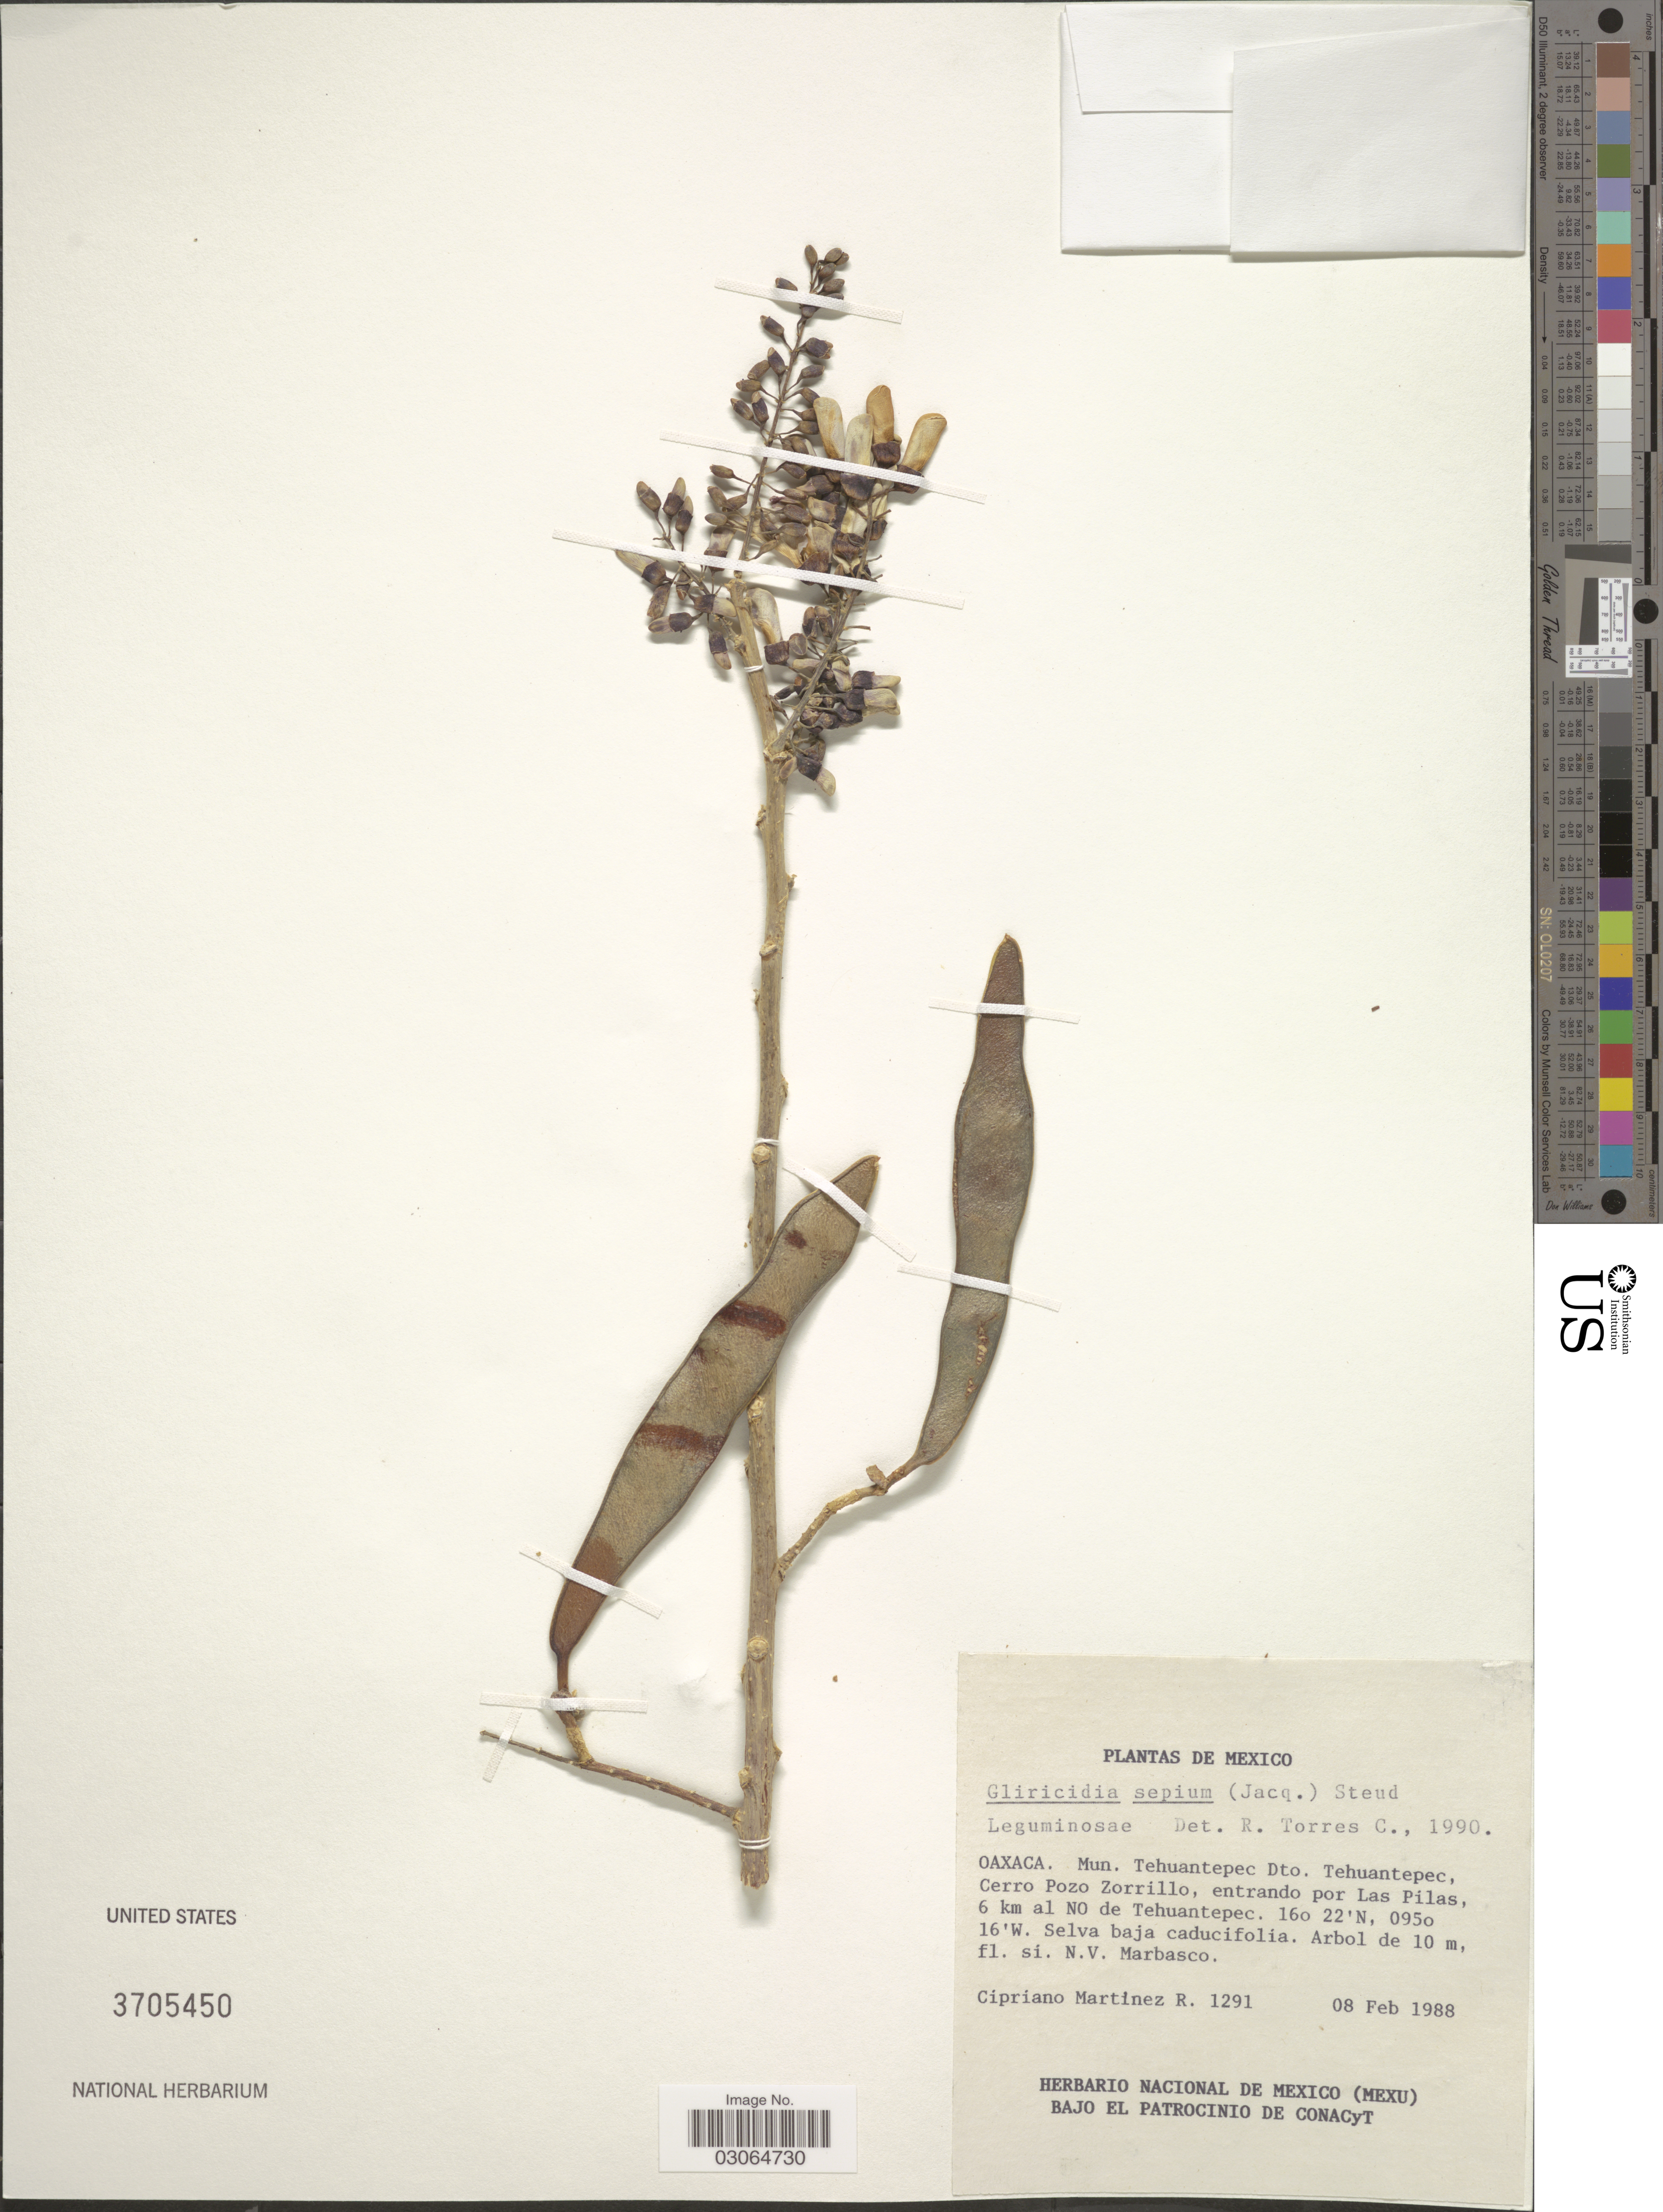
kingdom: Plantae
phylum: Tracheophyta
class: Magnoliopsida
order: Fabales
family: Fabaceae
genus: Gliricidia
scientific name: Gliricidia sepium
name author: (Jacq.) Kunth ex Walp.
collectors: C. Martínez R.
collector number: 1291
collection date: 1988-02-08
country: Mexico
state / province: Oaxaca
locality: Mun. Tehuantepec Dto. Tehuantepec, Cerro Pozo Zorrillo, entrando por Las Pilas, 6 km al NO de Tehuantepec.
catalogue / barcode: US 3705450